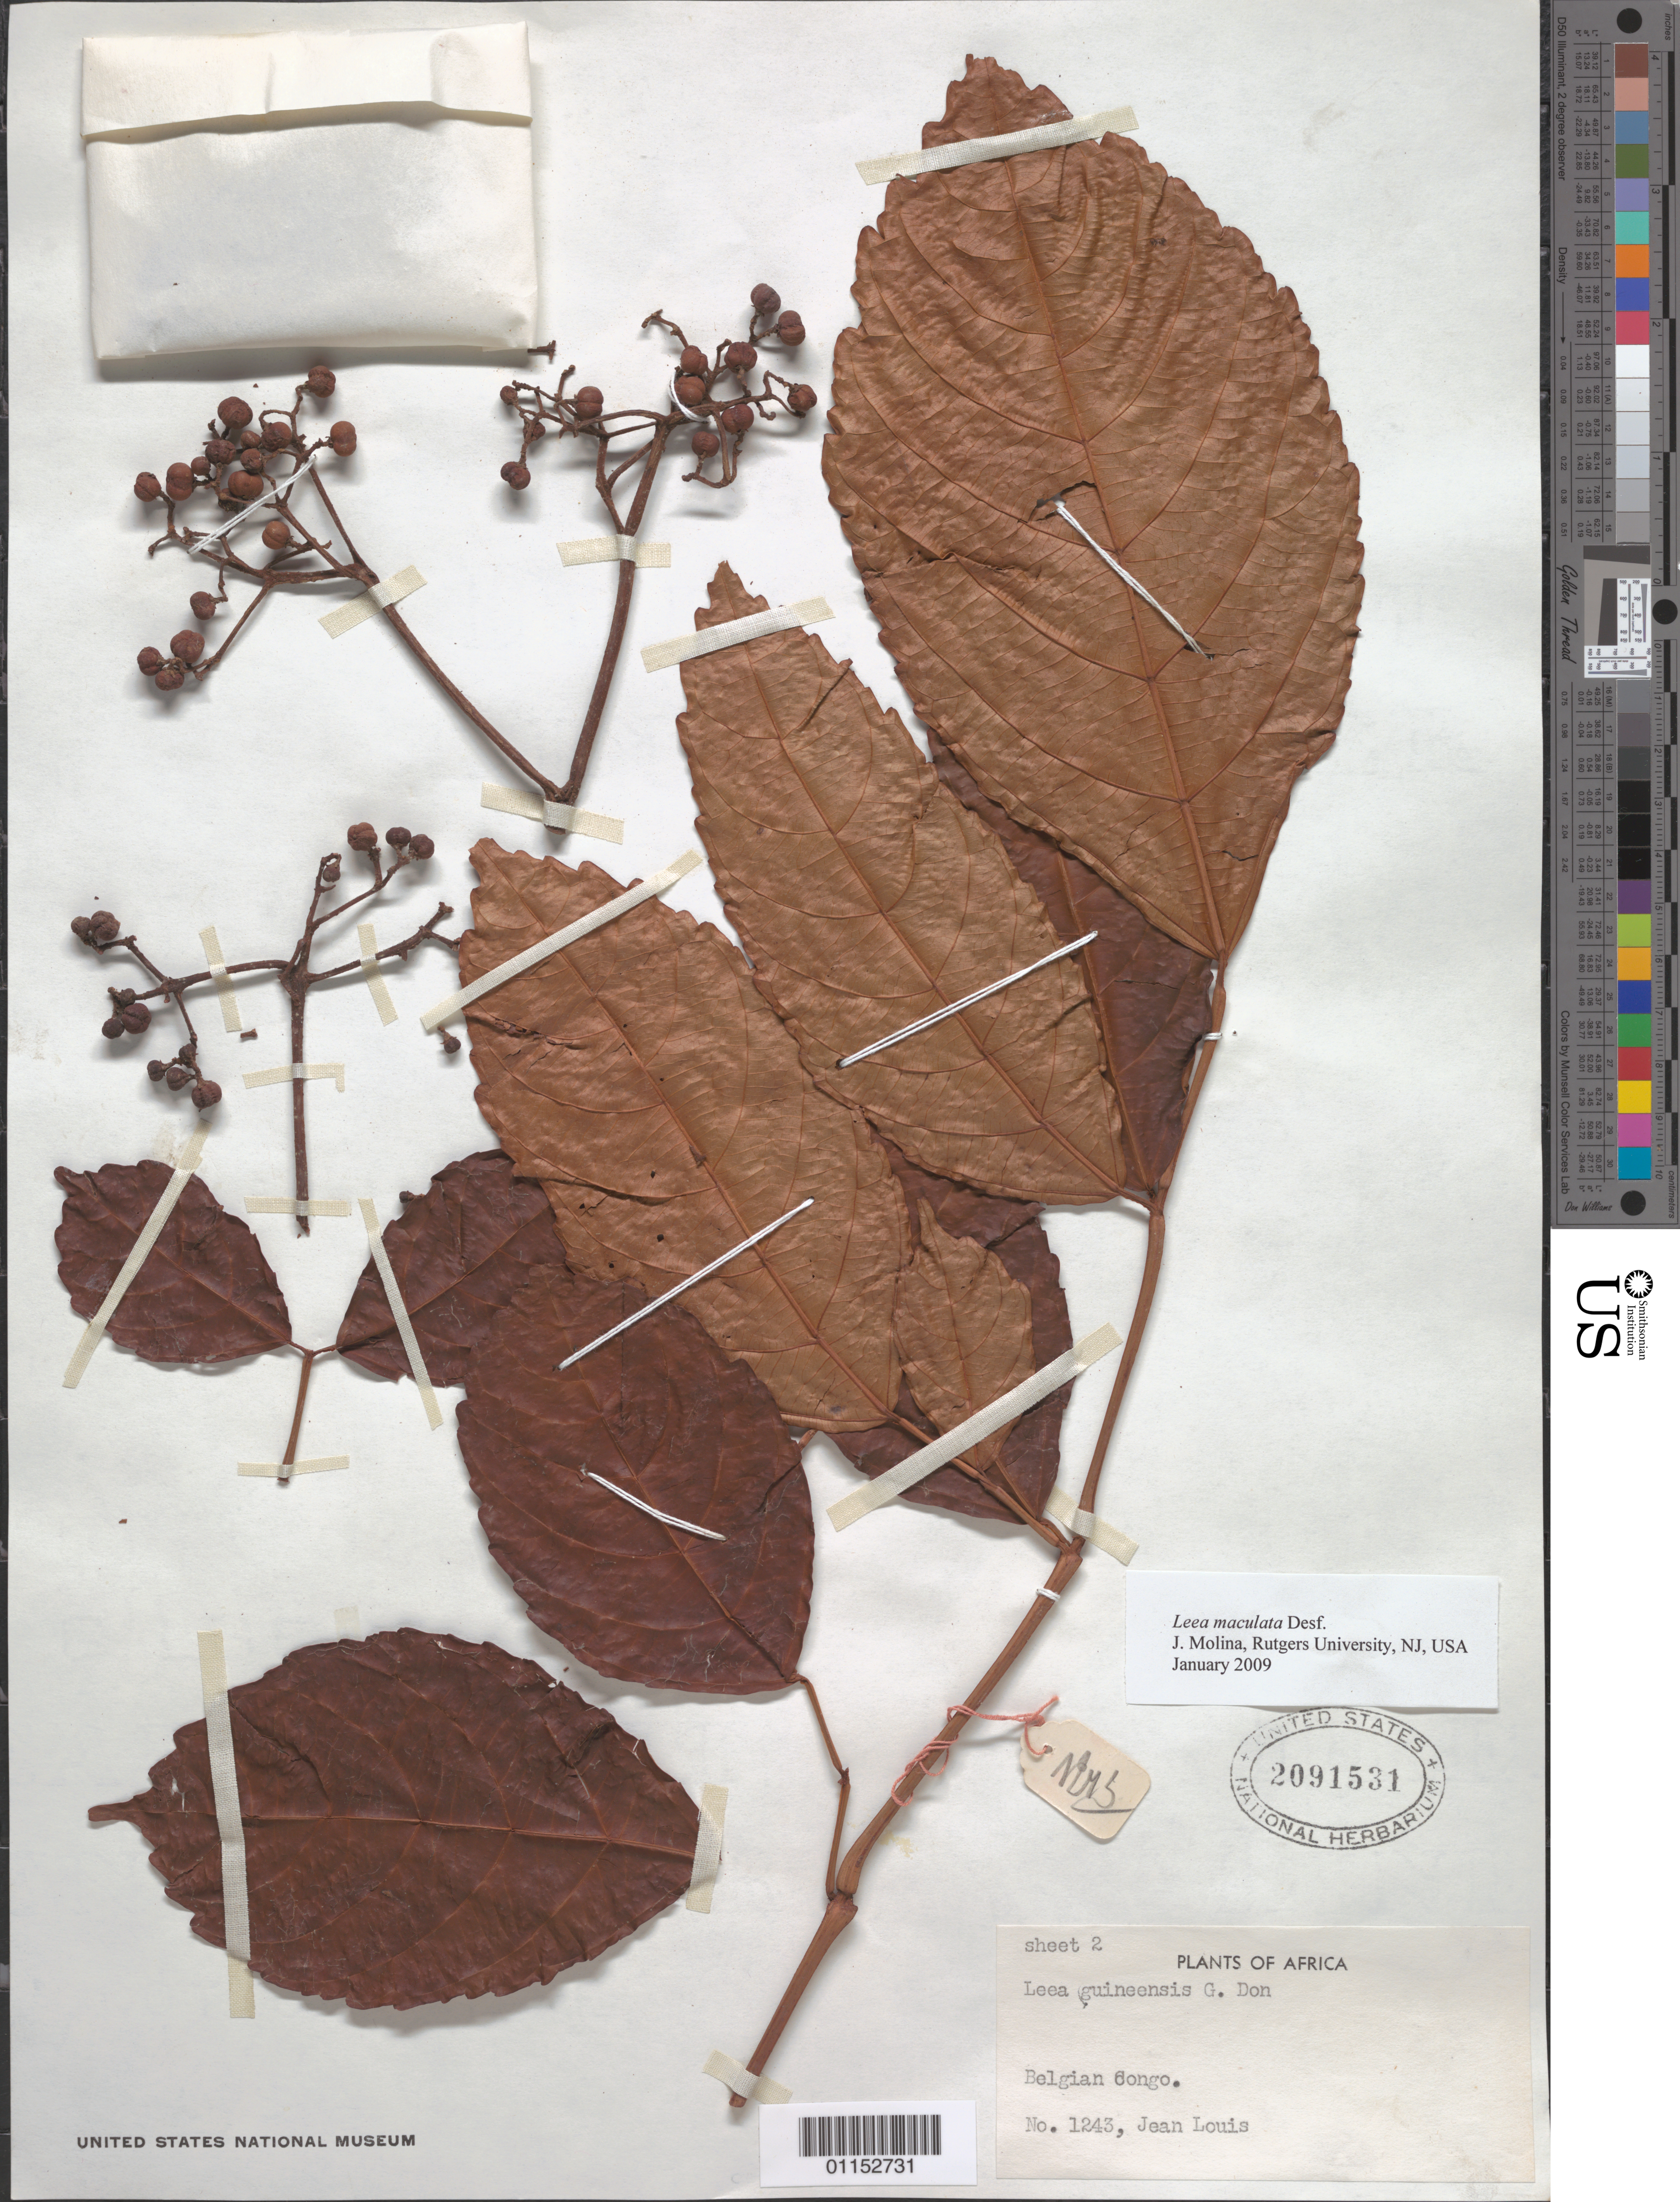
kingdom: Plantae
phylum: Tracheophyta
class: Magnoliopsida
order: Vitales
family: Vitaceae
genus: Leea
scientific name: Leea maculata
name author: Desf.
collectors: J. Louis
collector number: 1243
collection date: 1938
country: Congo, Democratic Republic of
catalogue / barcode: US 2091531